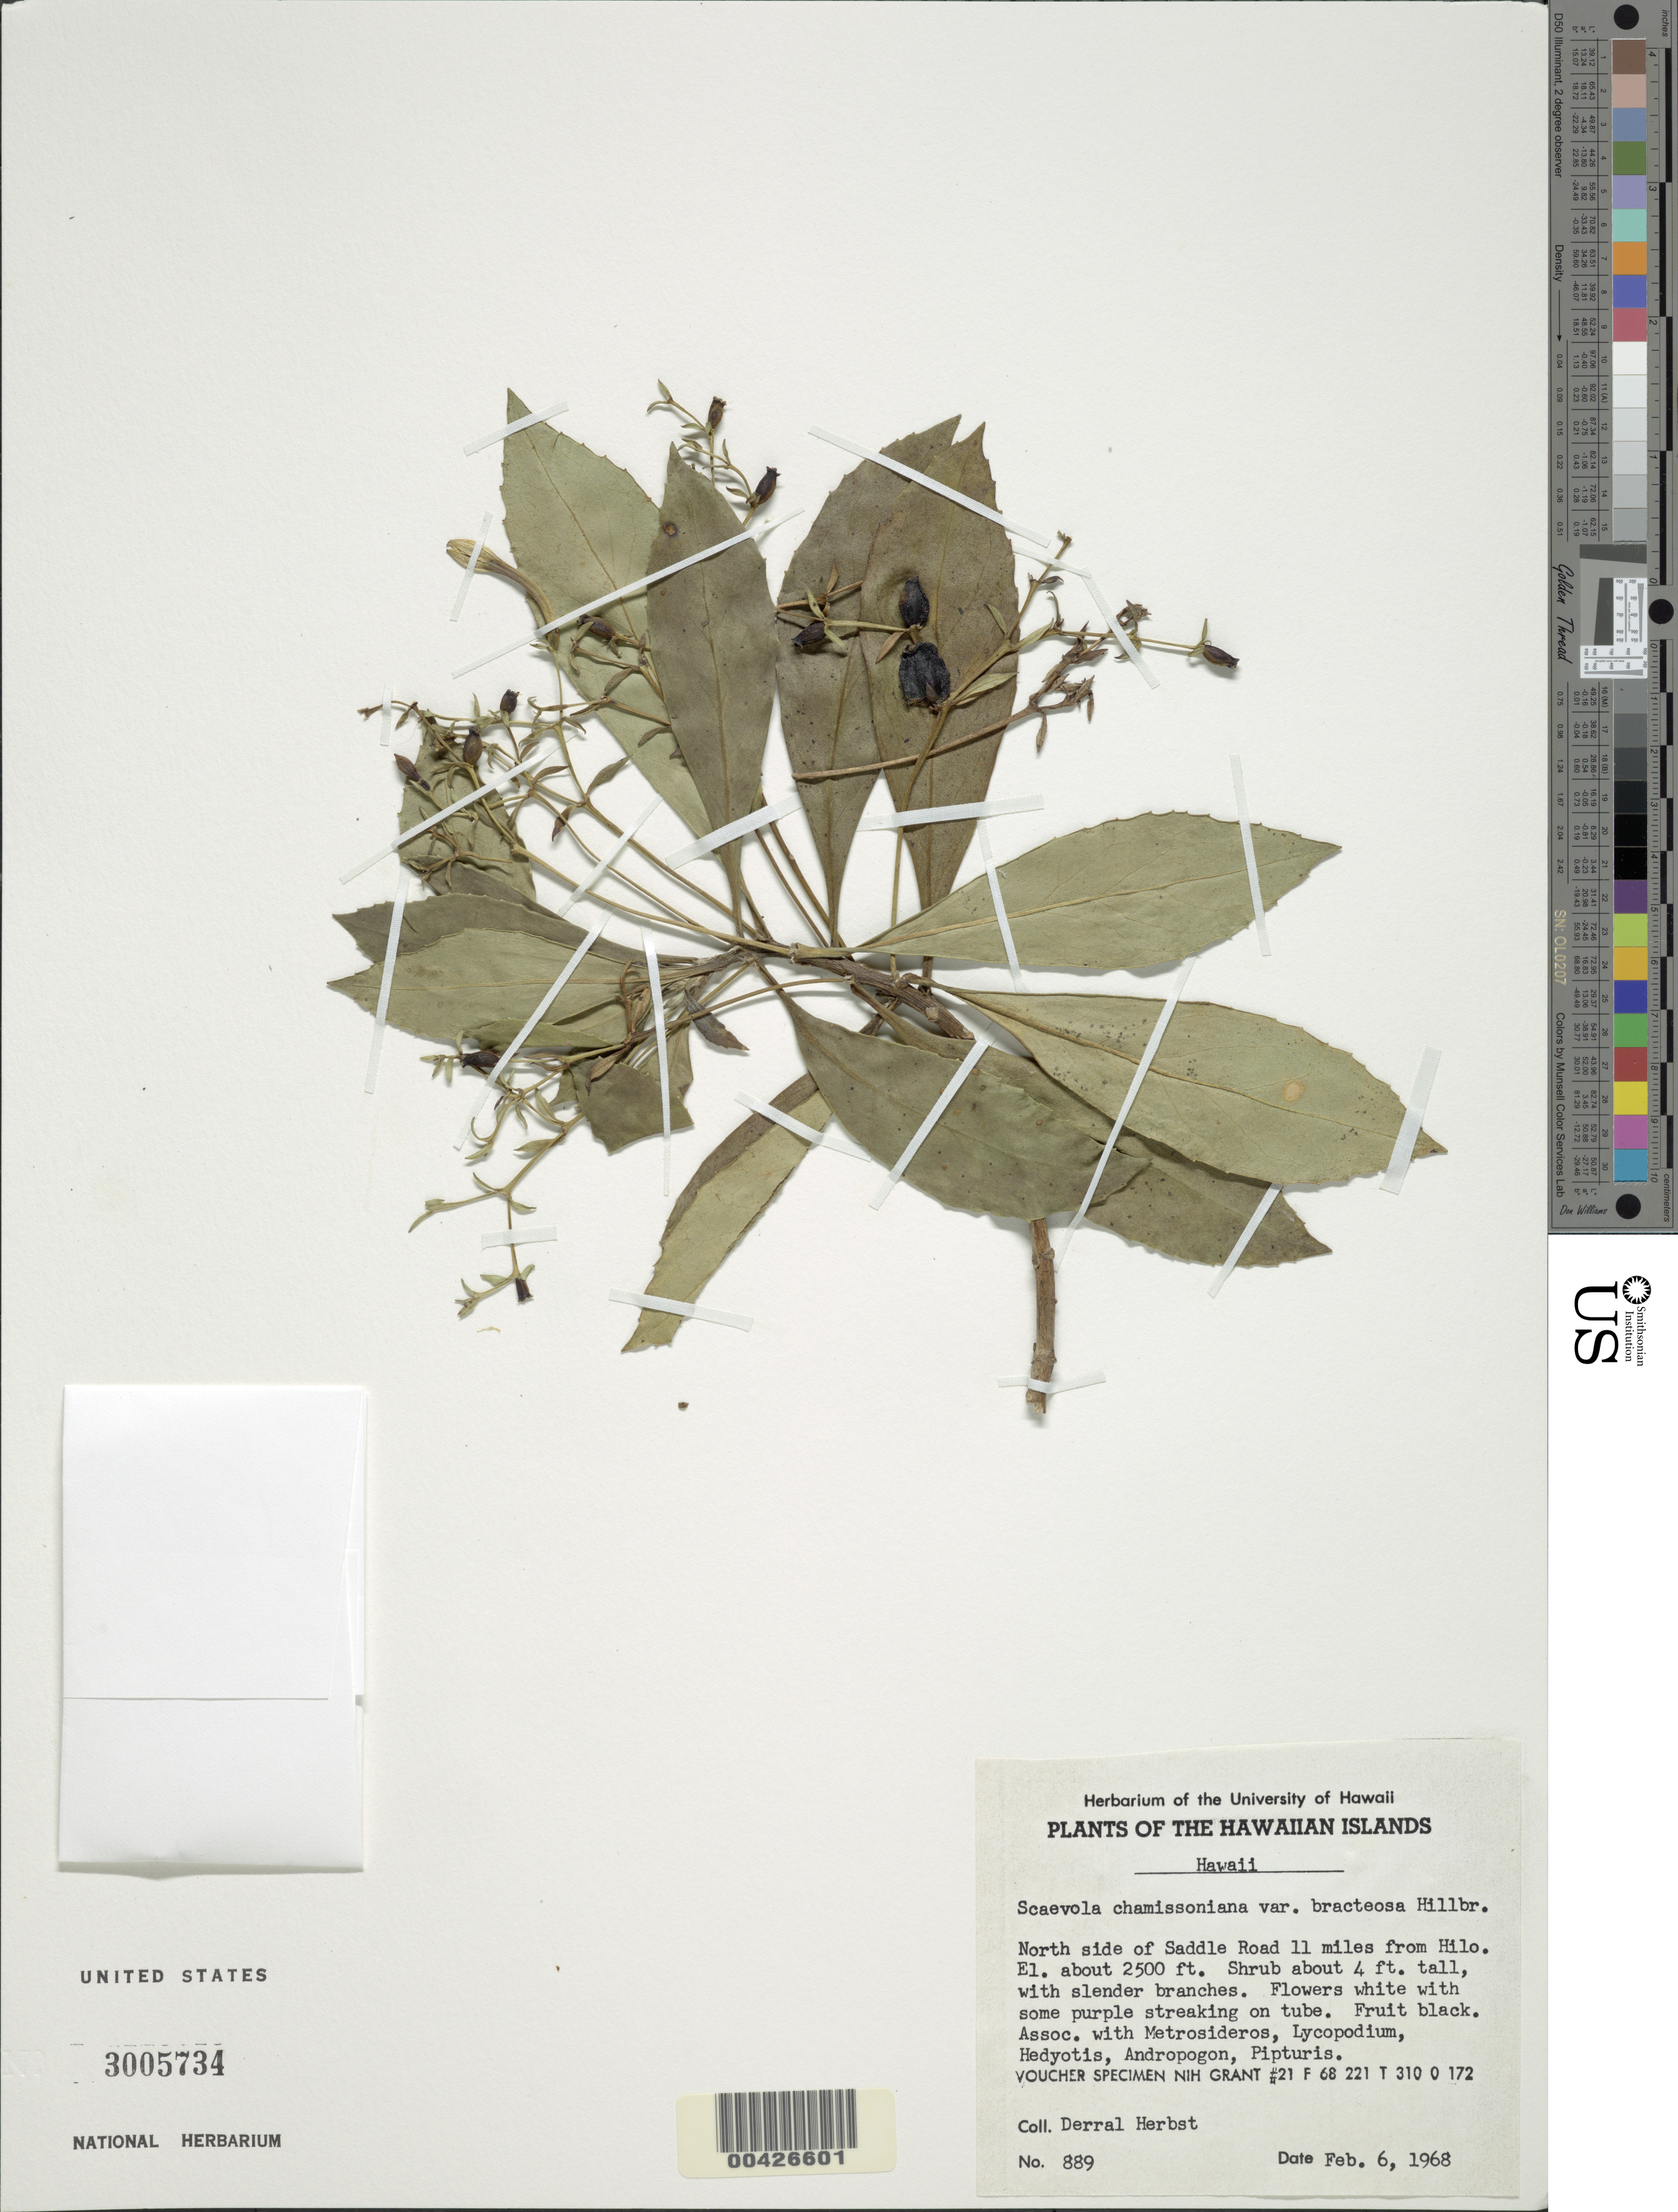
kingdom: Plantae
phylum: Tracheophyta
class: Magnoliopsida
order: Asterales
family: Goodeniaceae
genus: Scaevola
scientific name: Scaevola chamissoniana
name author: Gaudich.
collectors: D. R. Herbst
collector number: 889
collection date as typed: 6 Feb 1968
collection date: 1968-02-06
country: United States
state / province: Hawaii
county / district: Hawaii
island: Hawaii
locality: North side of Saddle Road 11 miles from Hilo.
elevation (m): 762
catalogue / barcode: US 3005734